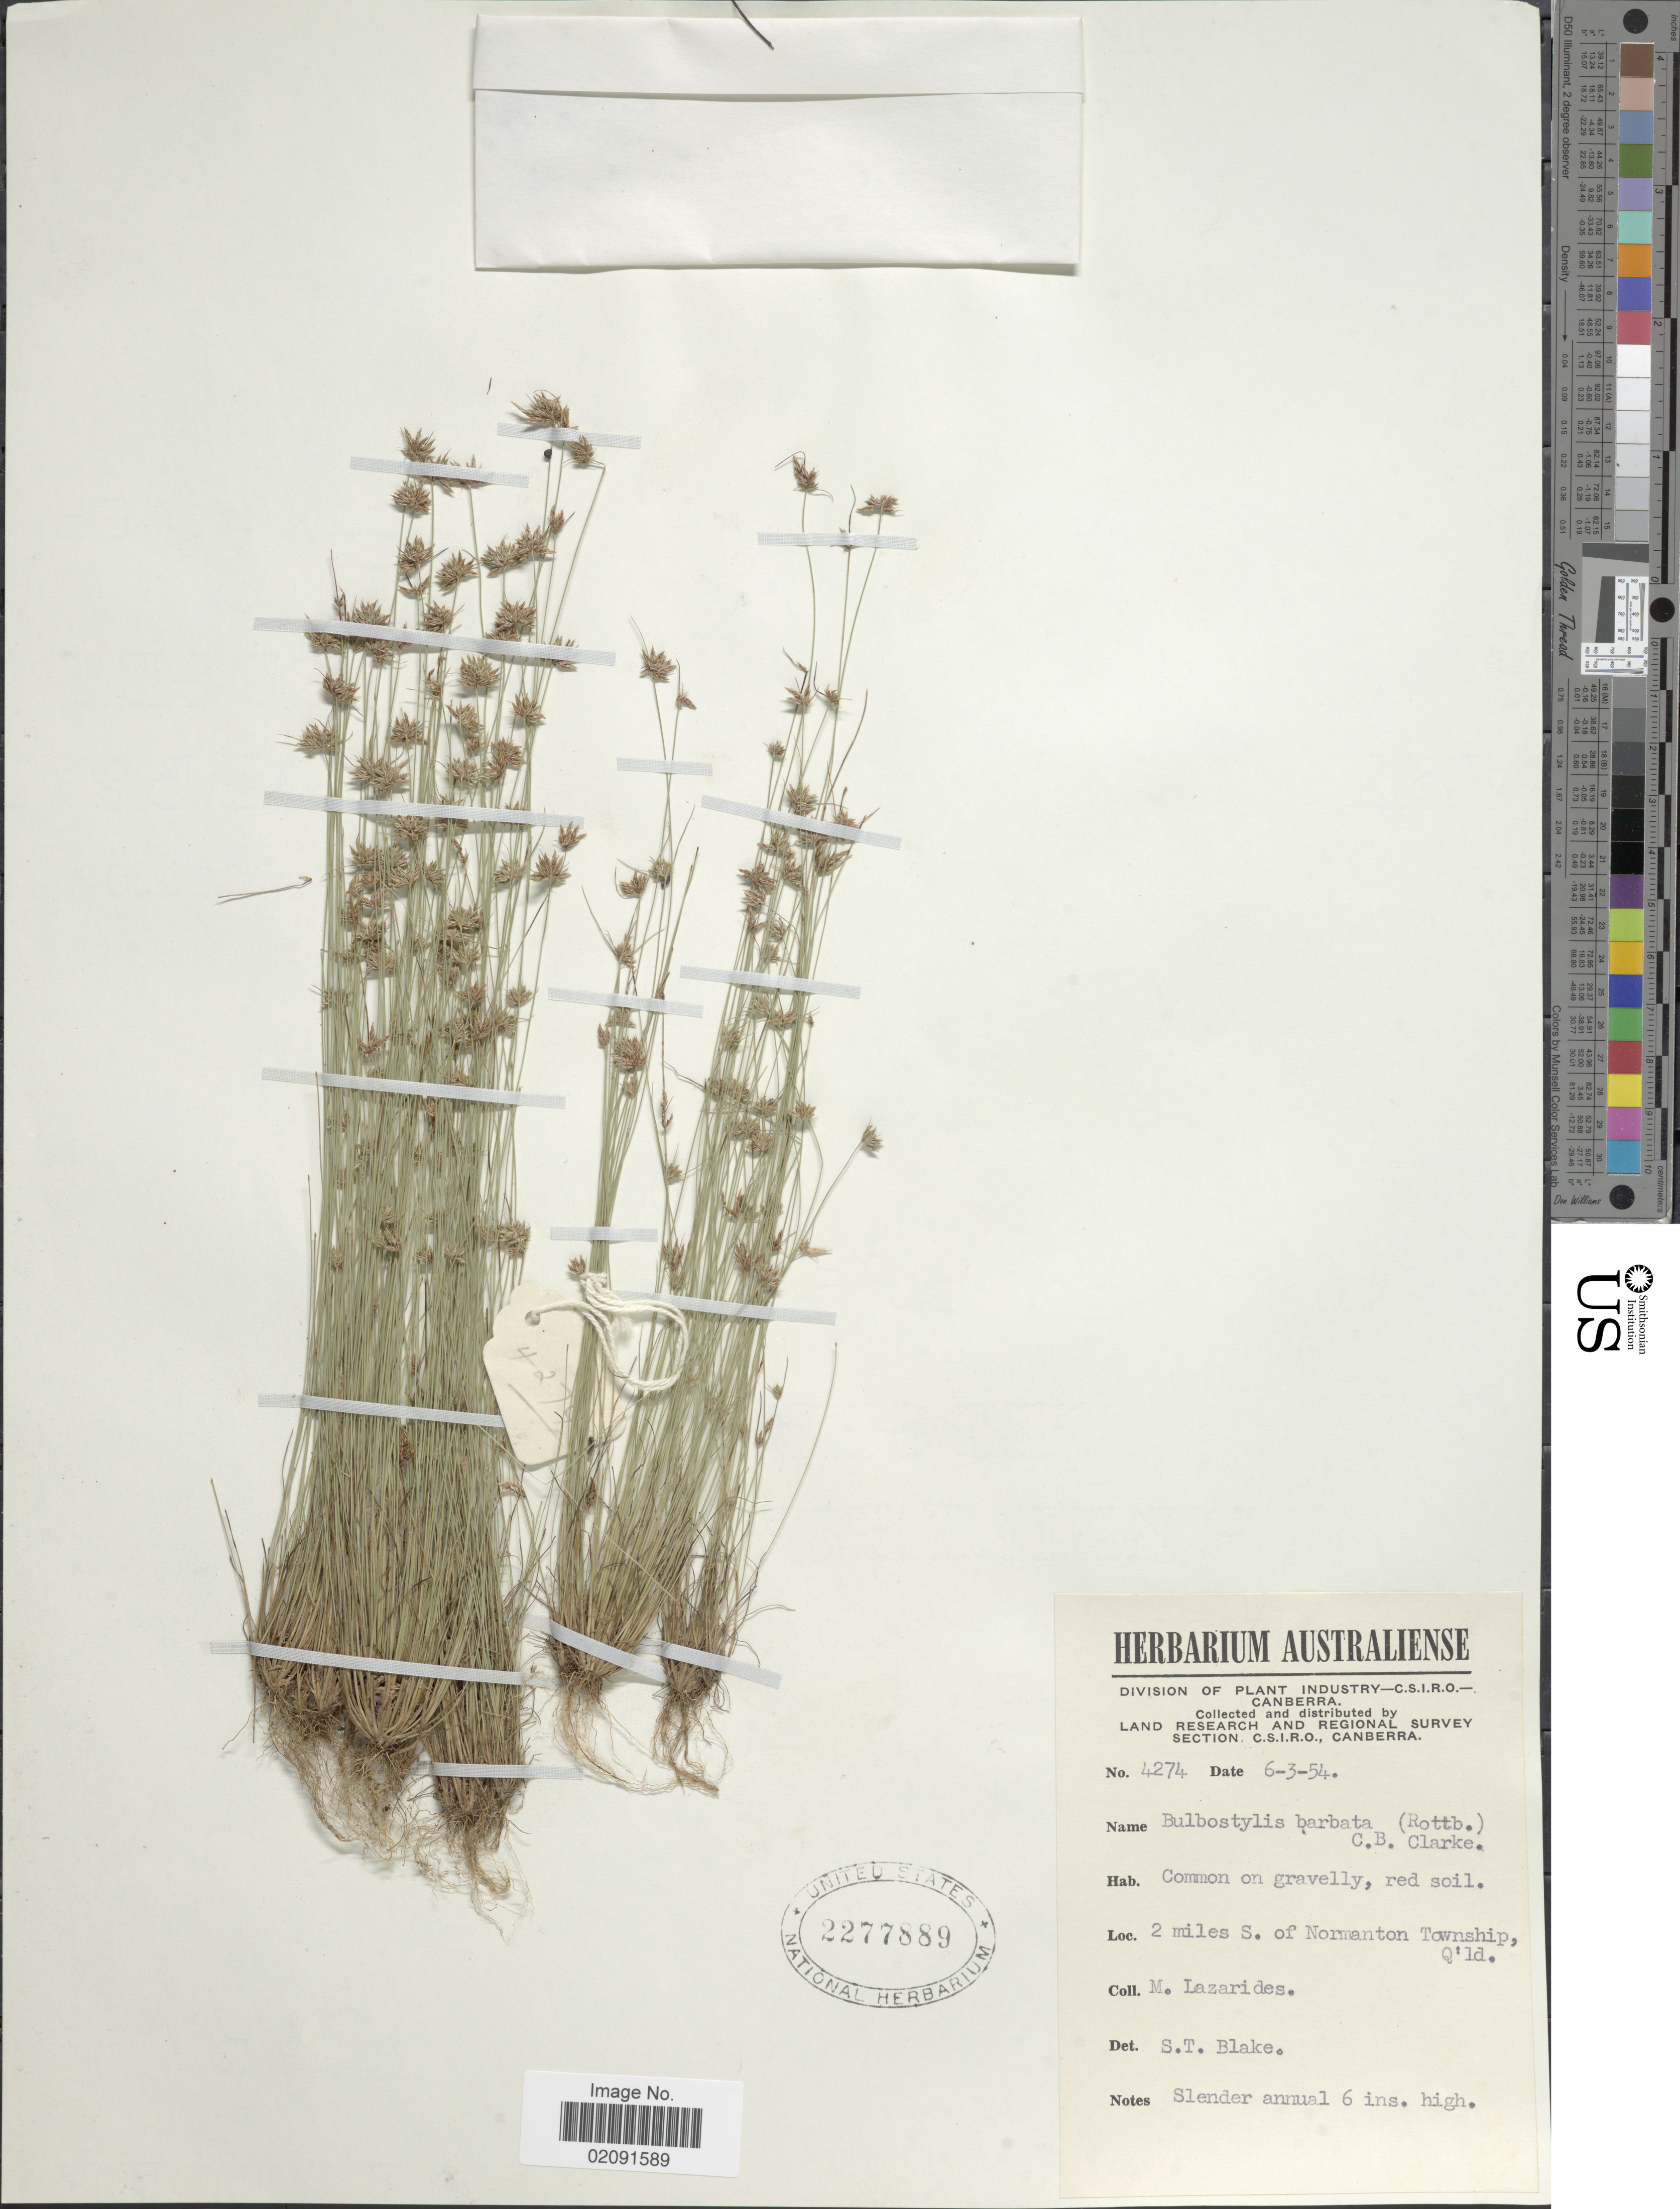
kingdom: Plantae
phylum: Tracheophyta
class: Liliopsida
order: Poales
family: Cyperaceae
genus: Bulbostylis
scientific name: Bulbostylis barbata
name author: (Rottb.) C.B. Clarke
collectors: M. Lazarides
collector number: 4274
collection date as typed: Transcribed d/m/y: 6/3/54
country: Australia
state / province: Queensland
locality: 2 miles S. of Normanton Township, Q'Id.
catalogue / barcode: US 2277889